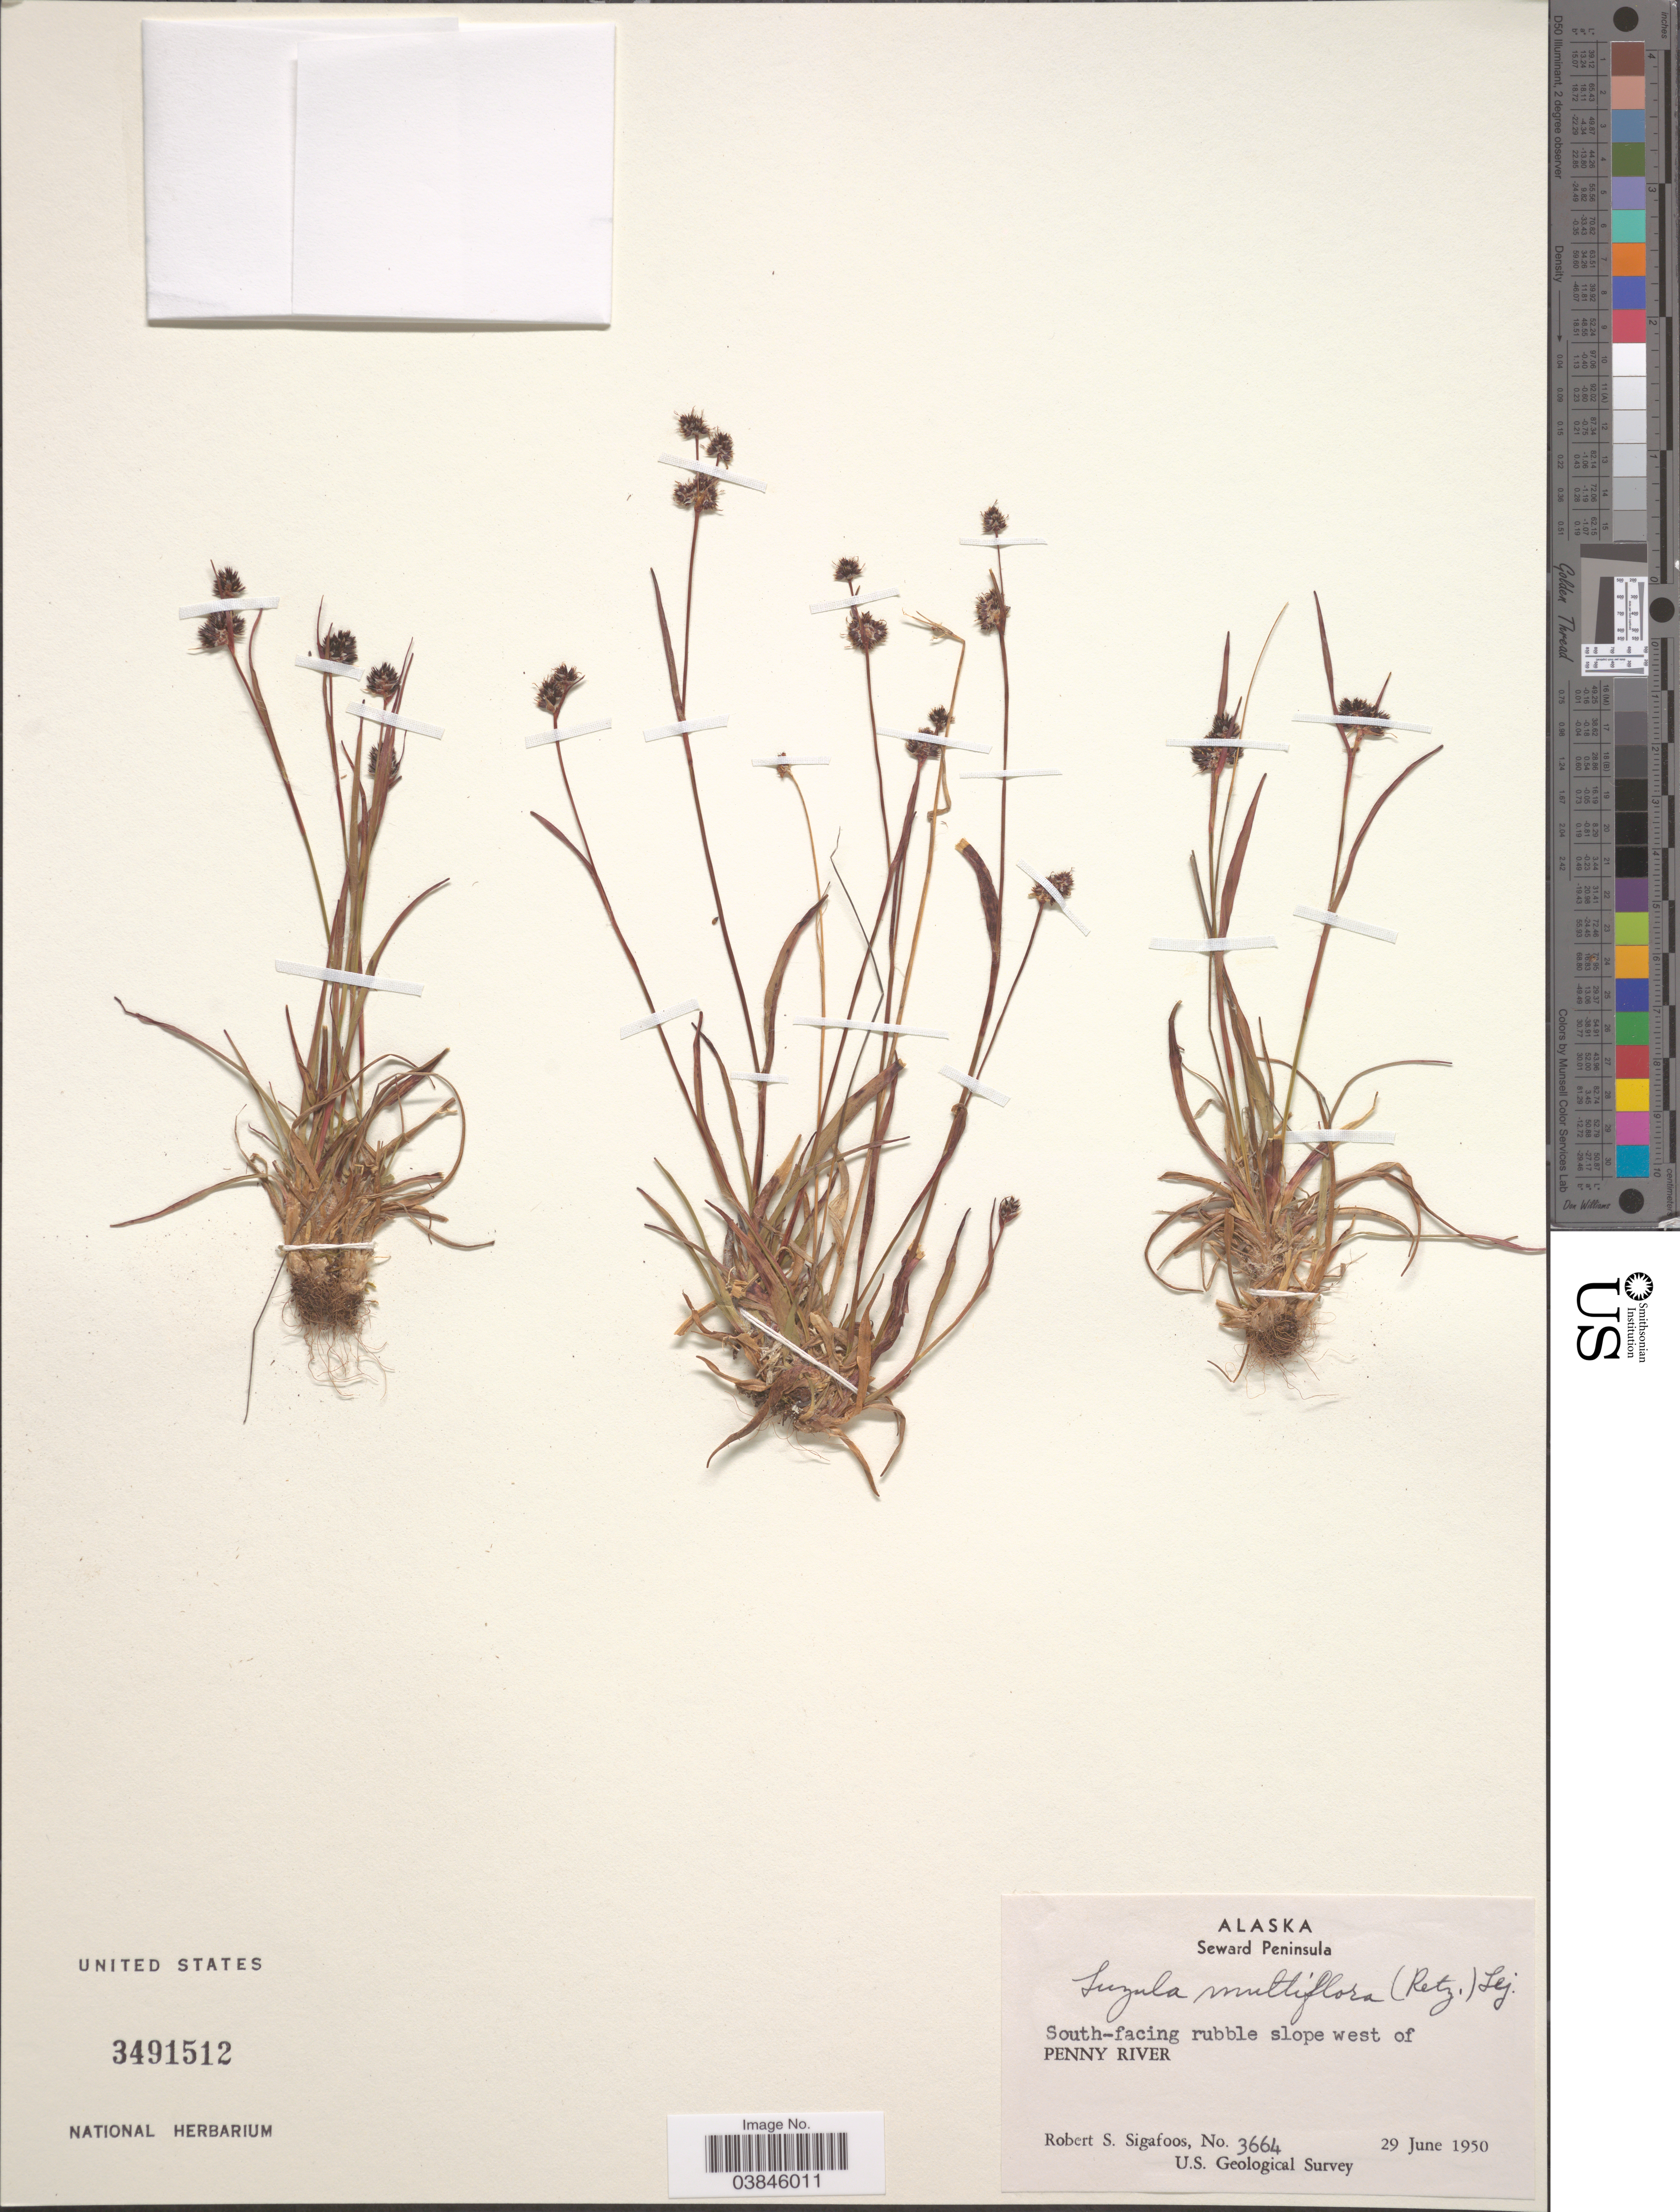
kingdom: Plantae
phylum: Tracheophyta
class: Liliopsida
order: Poales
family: Juncaceae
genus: Luzula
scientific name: Luzula multiflora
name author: (Ehrh.) Lej.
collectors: R. Sigafoos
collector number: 3664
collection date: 1950-06-29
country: United States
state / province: Alaska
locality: Seward Peninsula. South-facing rubble slope west of Penny River.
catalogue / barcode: US 3491512